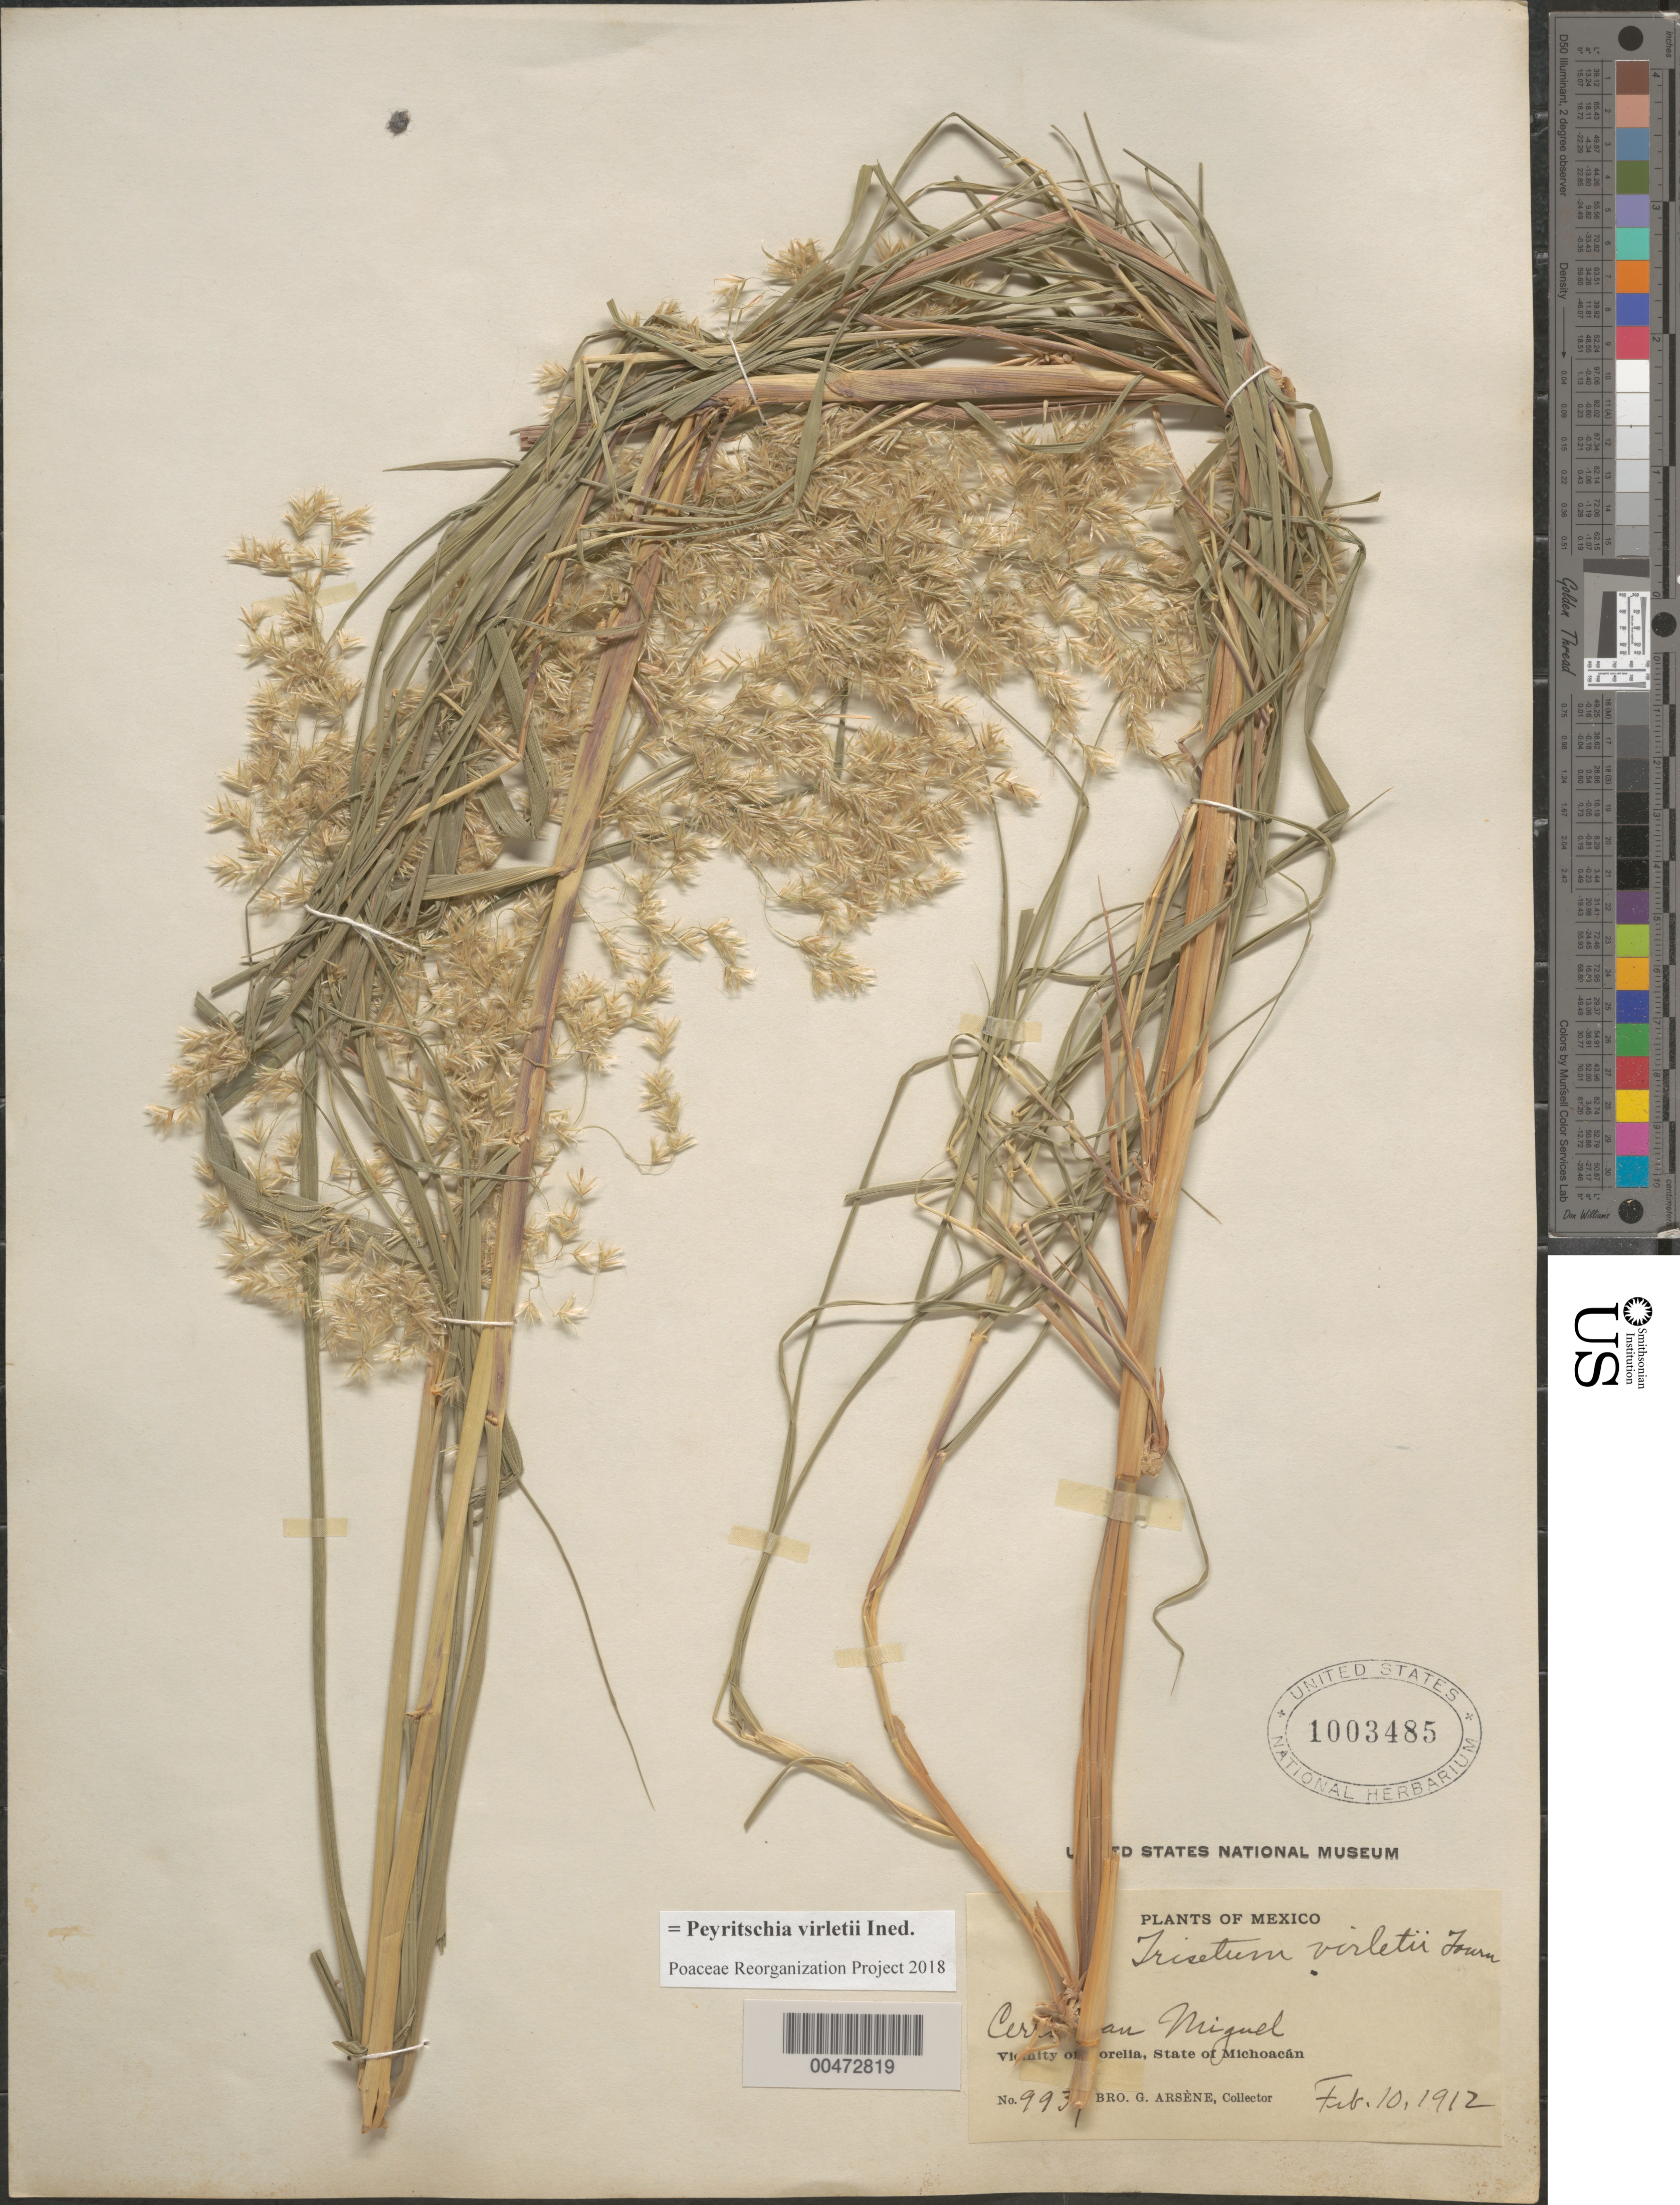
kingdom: Plantae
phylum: Tracheophyta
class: Liliopsida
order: Poales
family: Poaceae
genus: Peyritschia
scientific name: Peyritschia virletii ined.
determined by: Poaceae Reorganization Project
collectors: Bro. G. Arsène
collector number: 9939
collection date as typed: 10 Feb 1912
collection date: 1912-02-10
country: Mexico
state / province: Michoacán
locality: Cerro San Miguel, vicinity of Morelia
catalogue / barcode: US 1003485